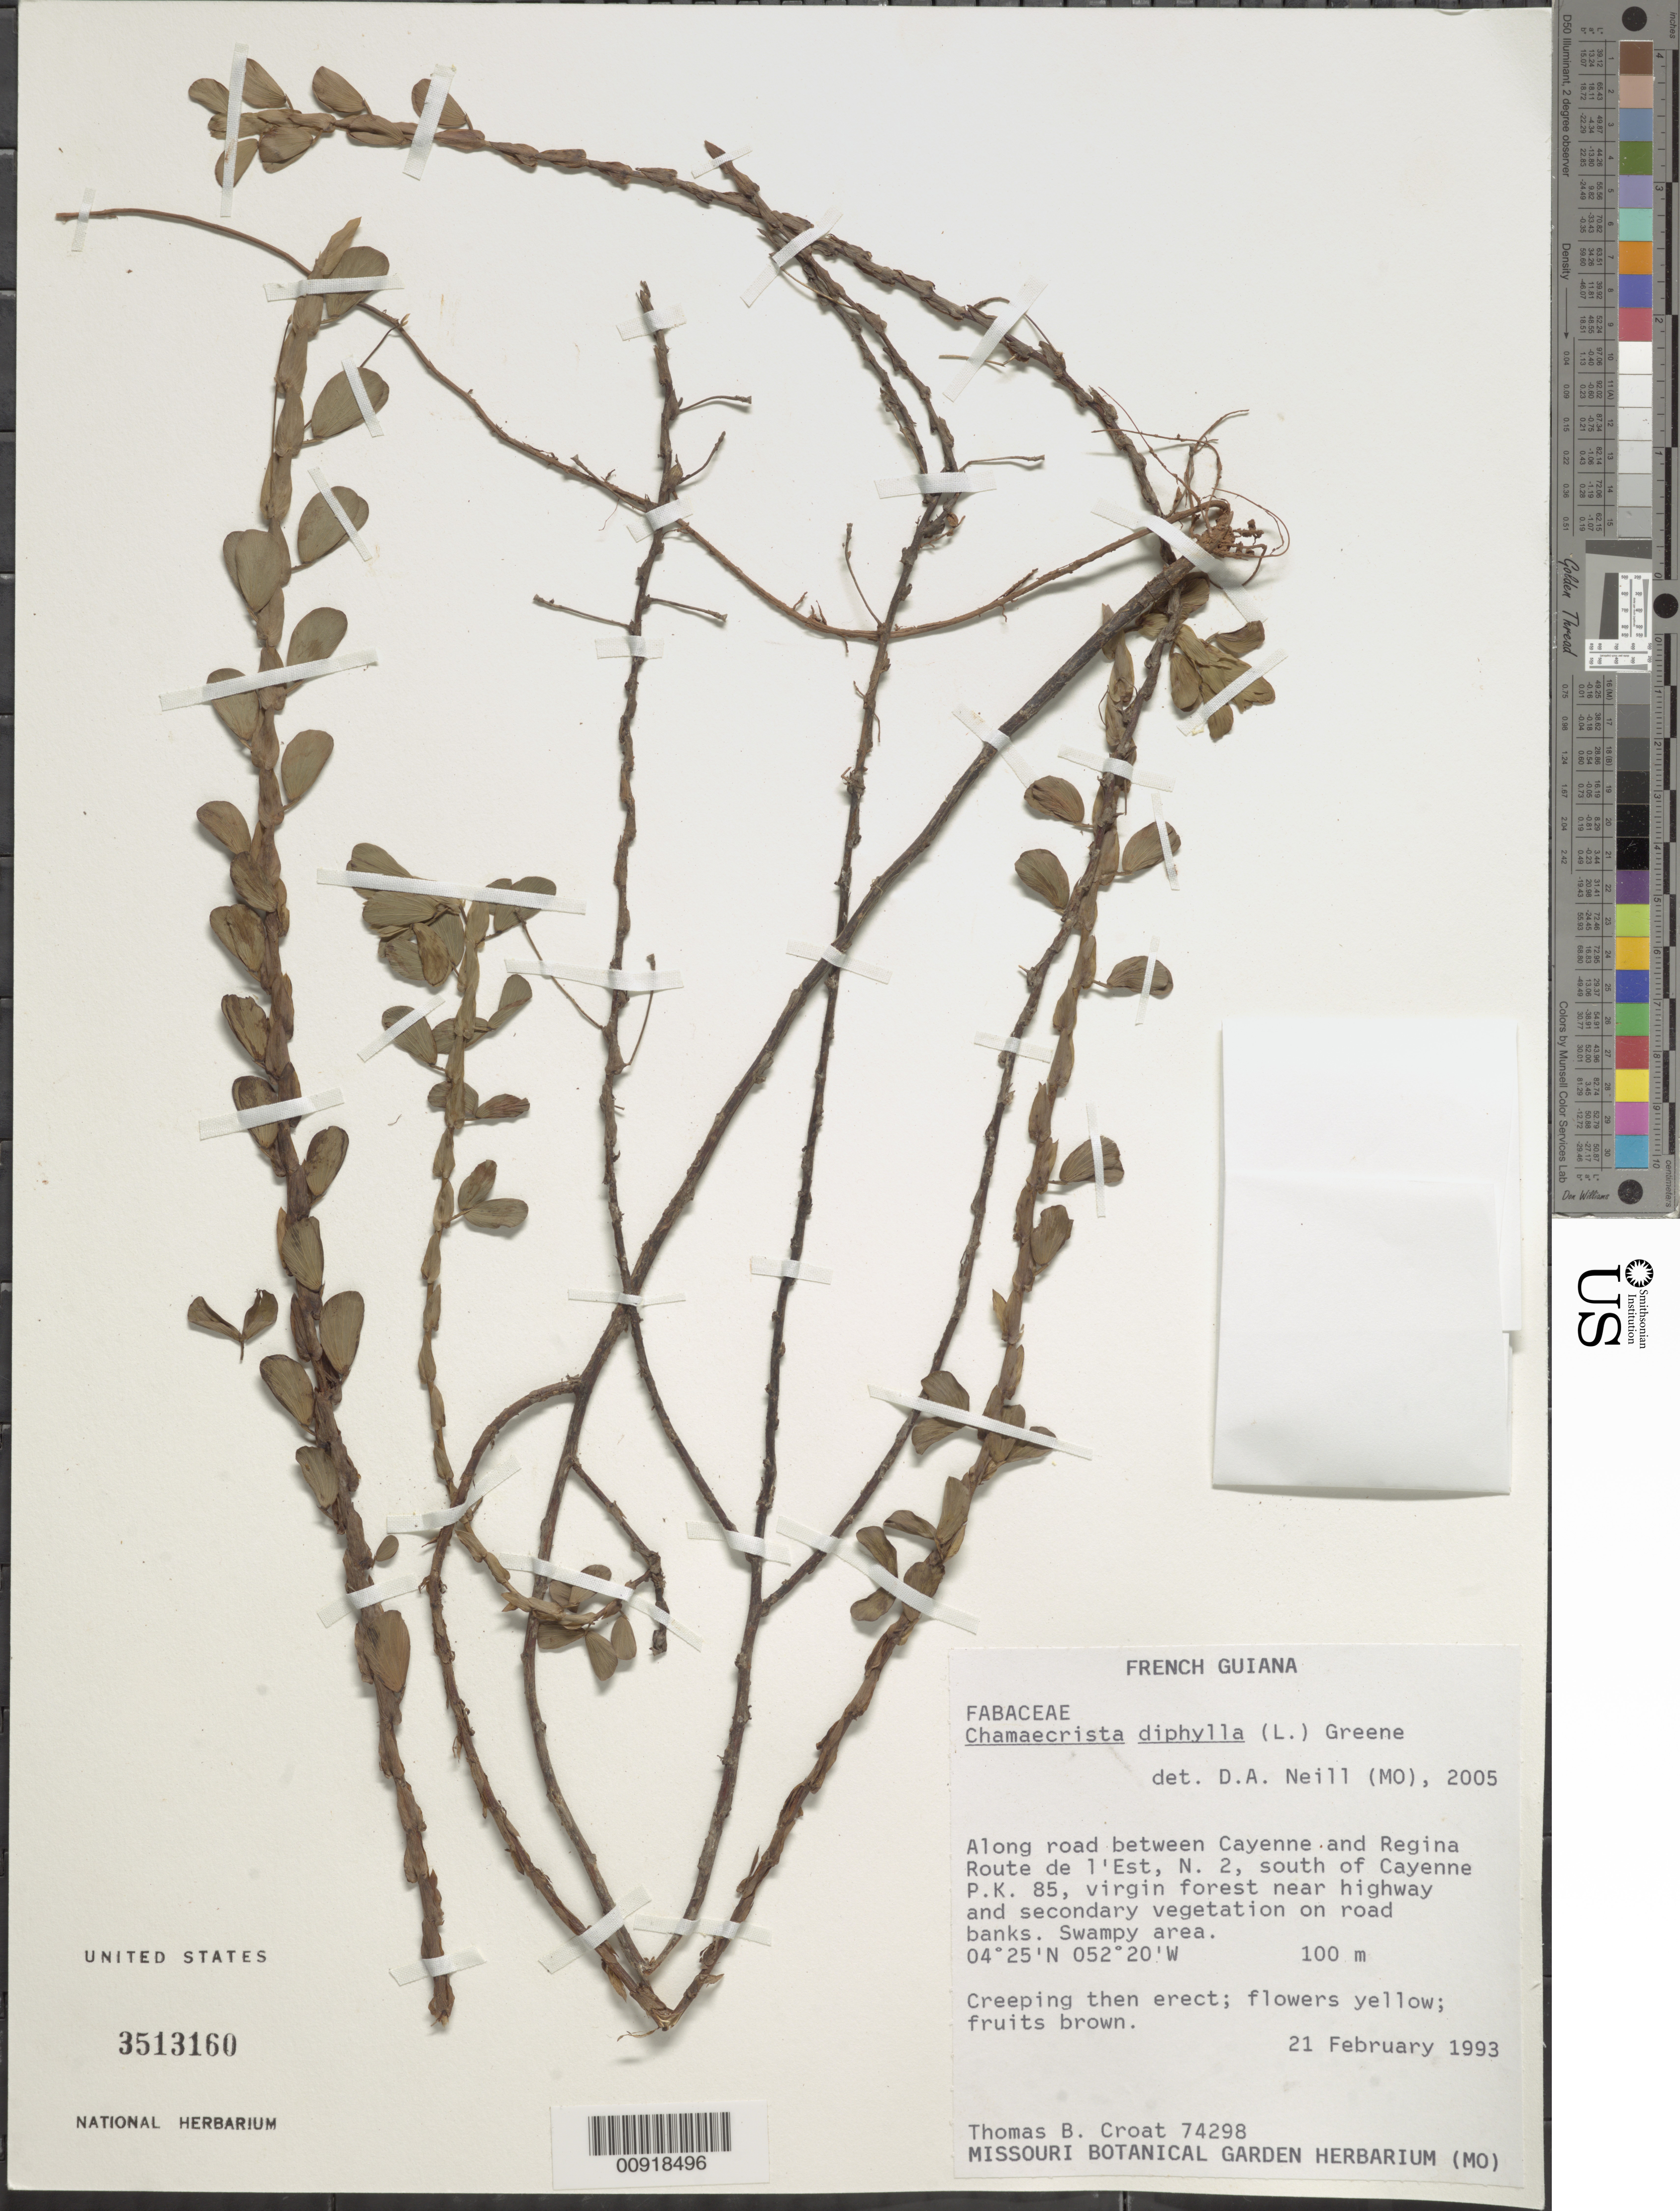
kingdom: Plantae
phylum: Tracheophyta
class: Magnoliopsida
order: Fabales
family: Fabaceae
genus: Chamaecrista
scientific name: Chamaecrista diphylla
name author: (L.) Greene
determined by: Neill, David Alan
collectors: T. B. Croat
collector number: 74298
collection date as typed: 21-Feb-93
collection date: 1993-02-21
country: French Guiana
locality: Cayenne to Regina, Route de l'Est, N.2, south of Cayenne P.K. 85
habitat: Virgin forest near highway and secondary vegetation on road banks. Swampy area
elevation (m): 100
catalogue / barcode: US 3513160